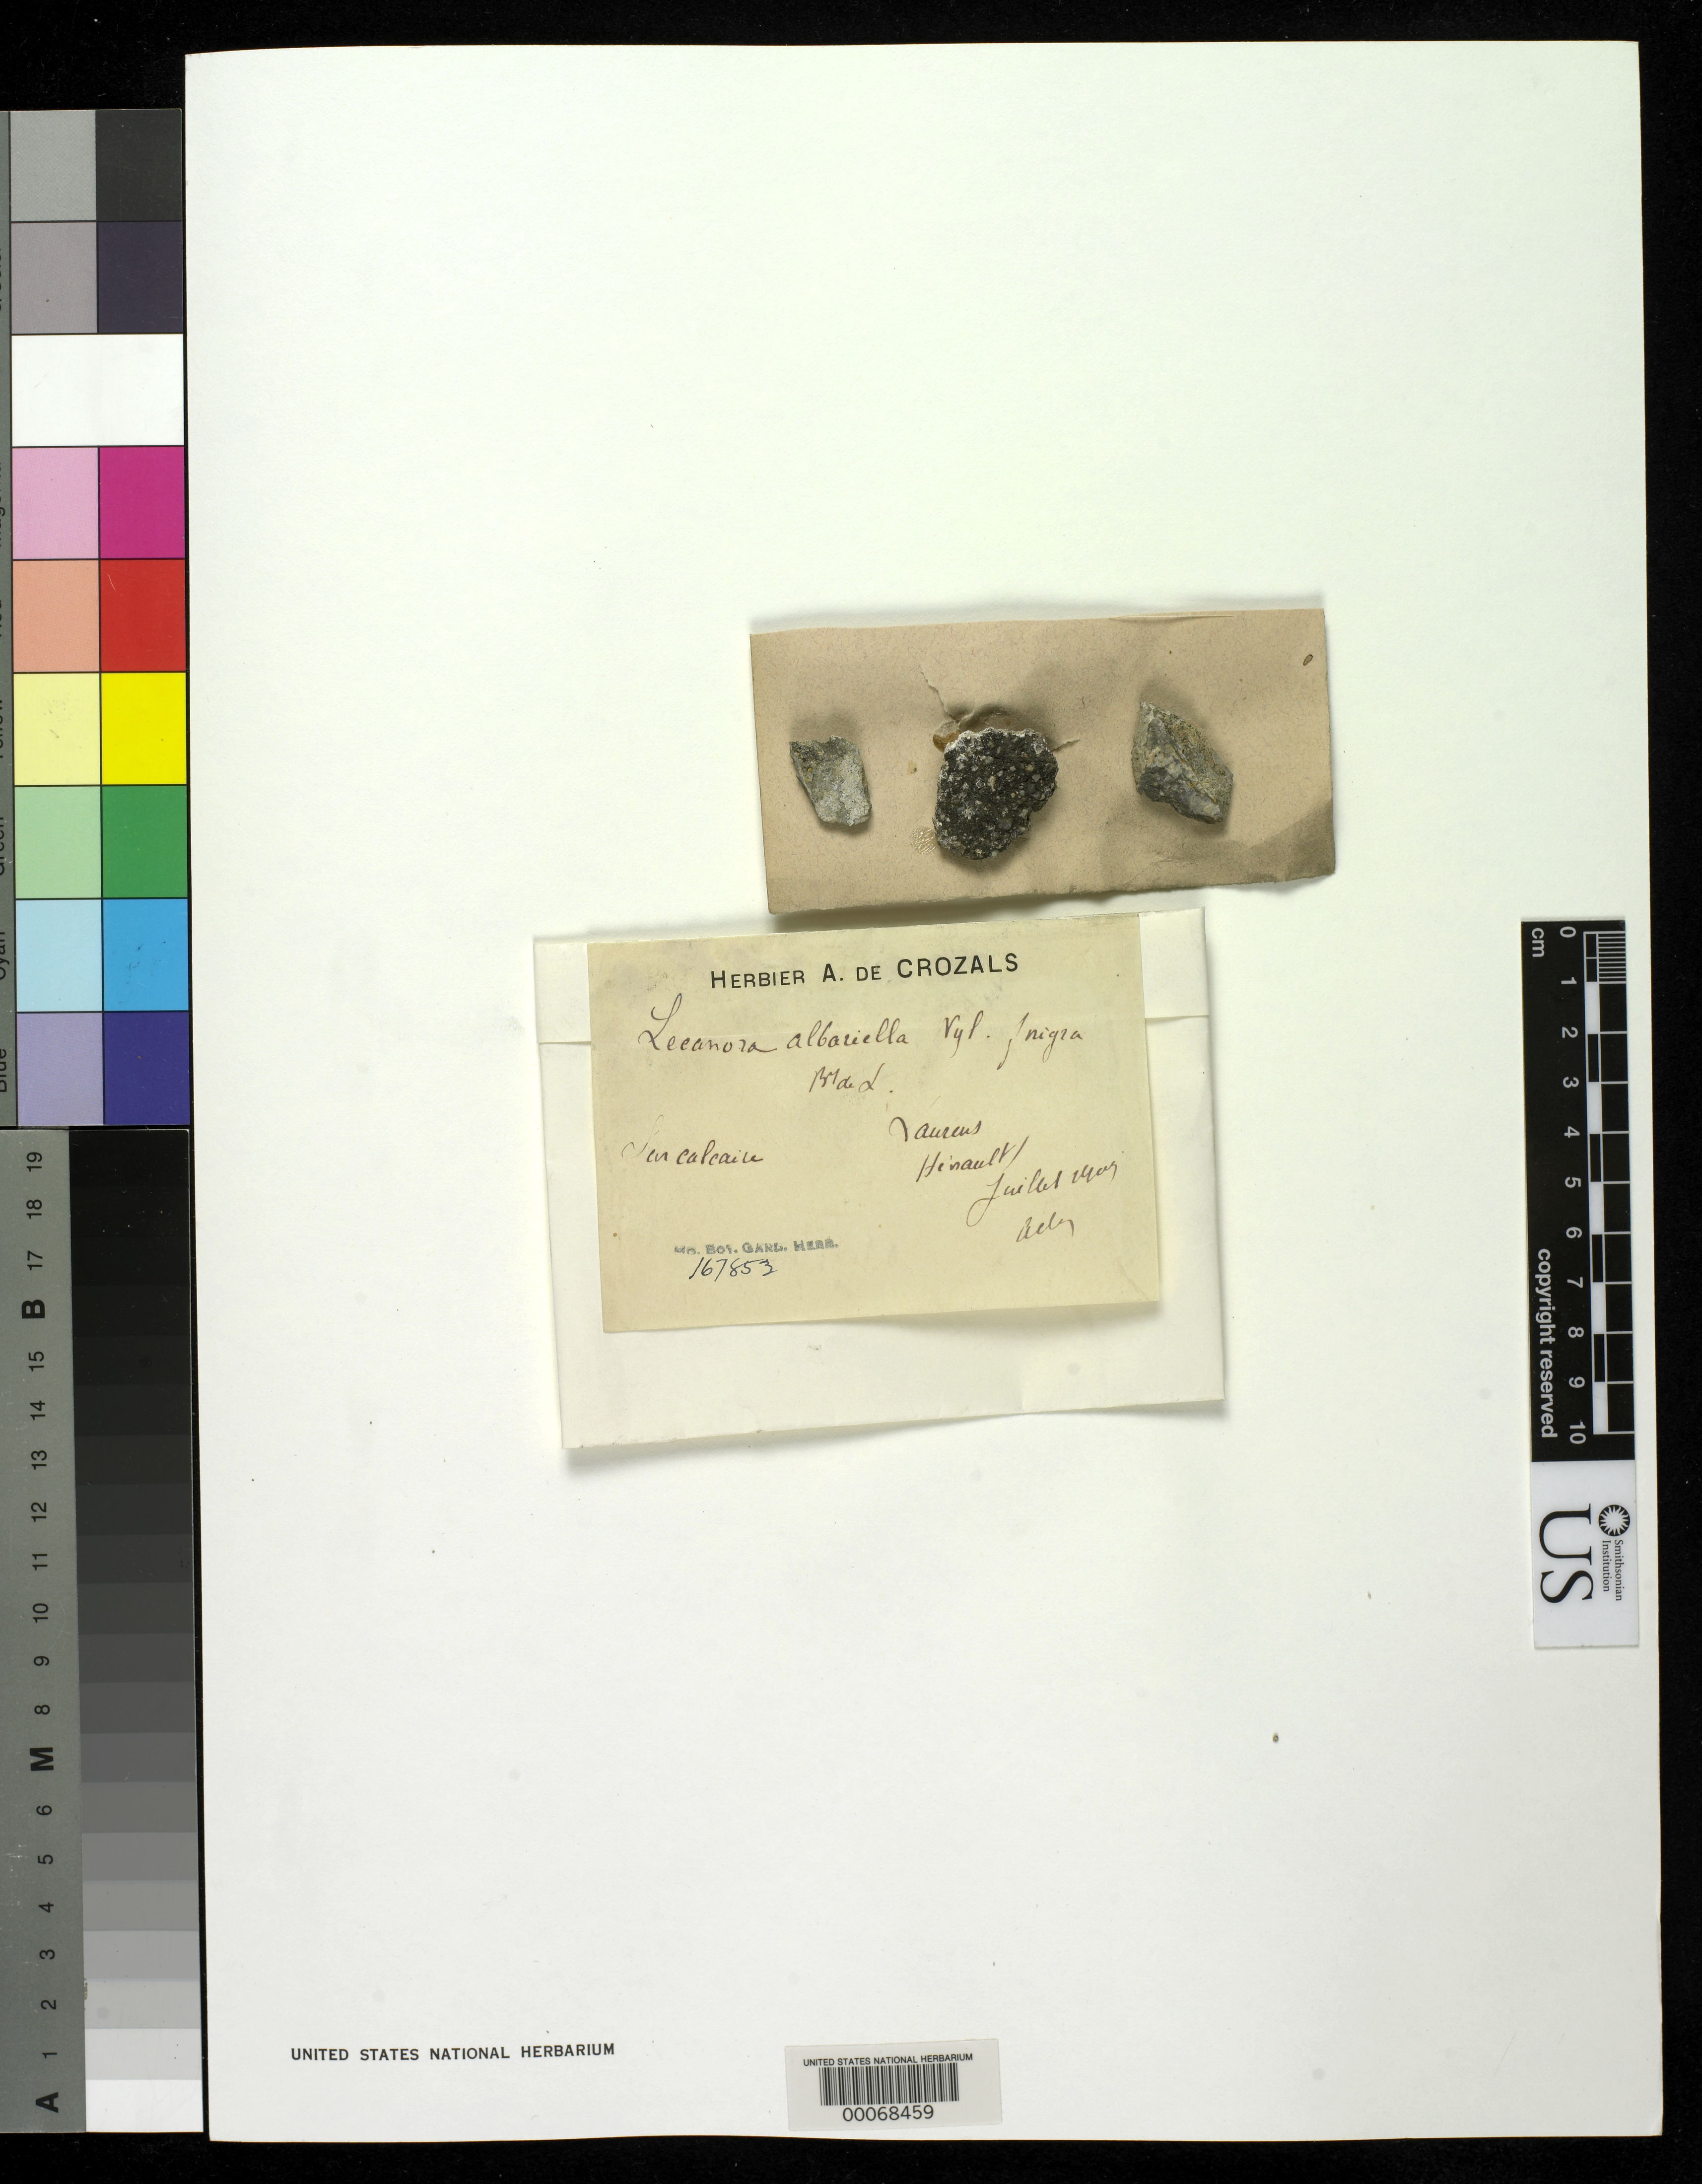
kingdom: Fungi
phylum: Ascomycota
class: Lecanoromycetes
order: Lecanorales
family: Lecanoraceae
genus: Lecanora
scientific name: Lecanora albariella f. nigra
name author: B. de Lesd. in Croz.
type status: Type Collection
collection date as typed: Jul 1909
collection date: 1909-07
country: France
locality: Laurcus, Surcalai, Reals.